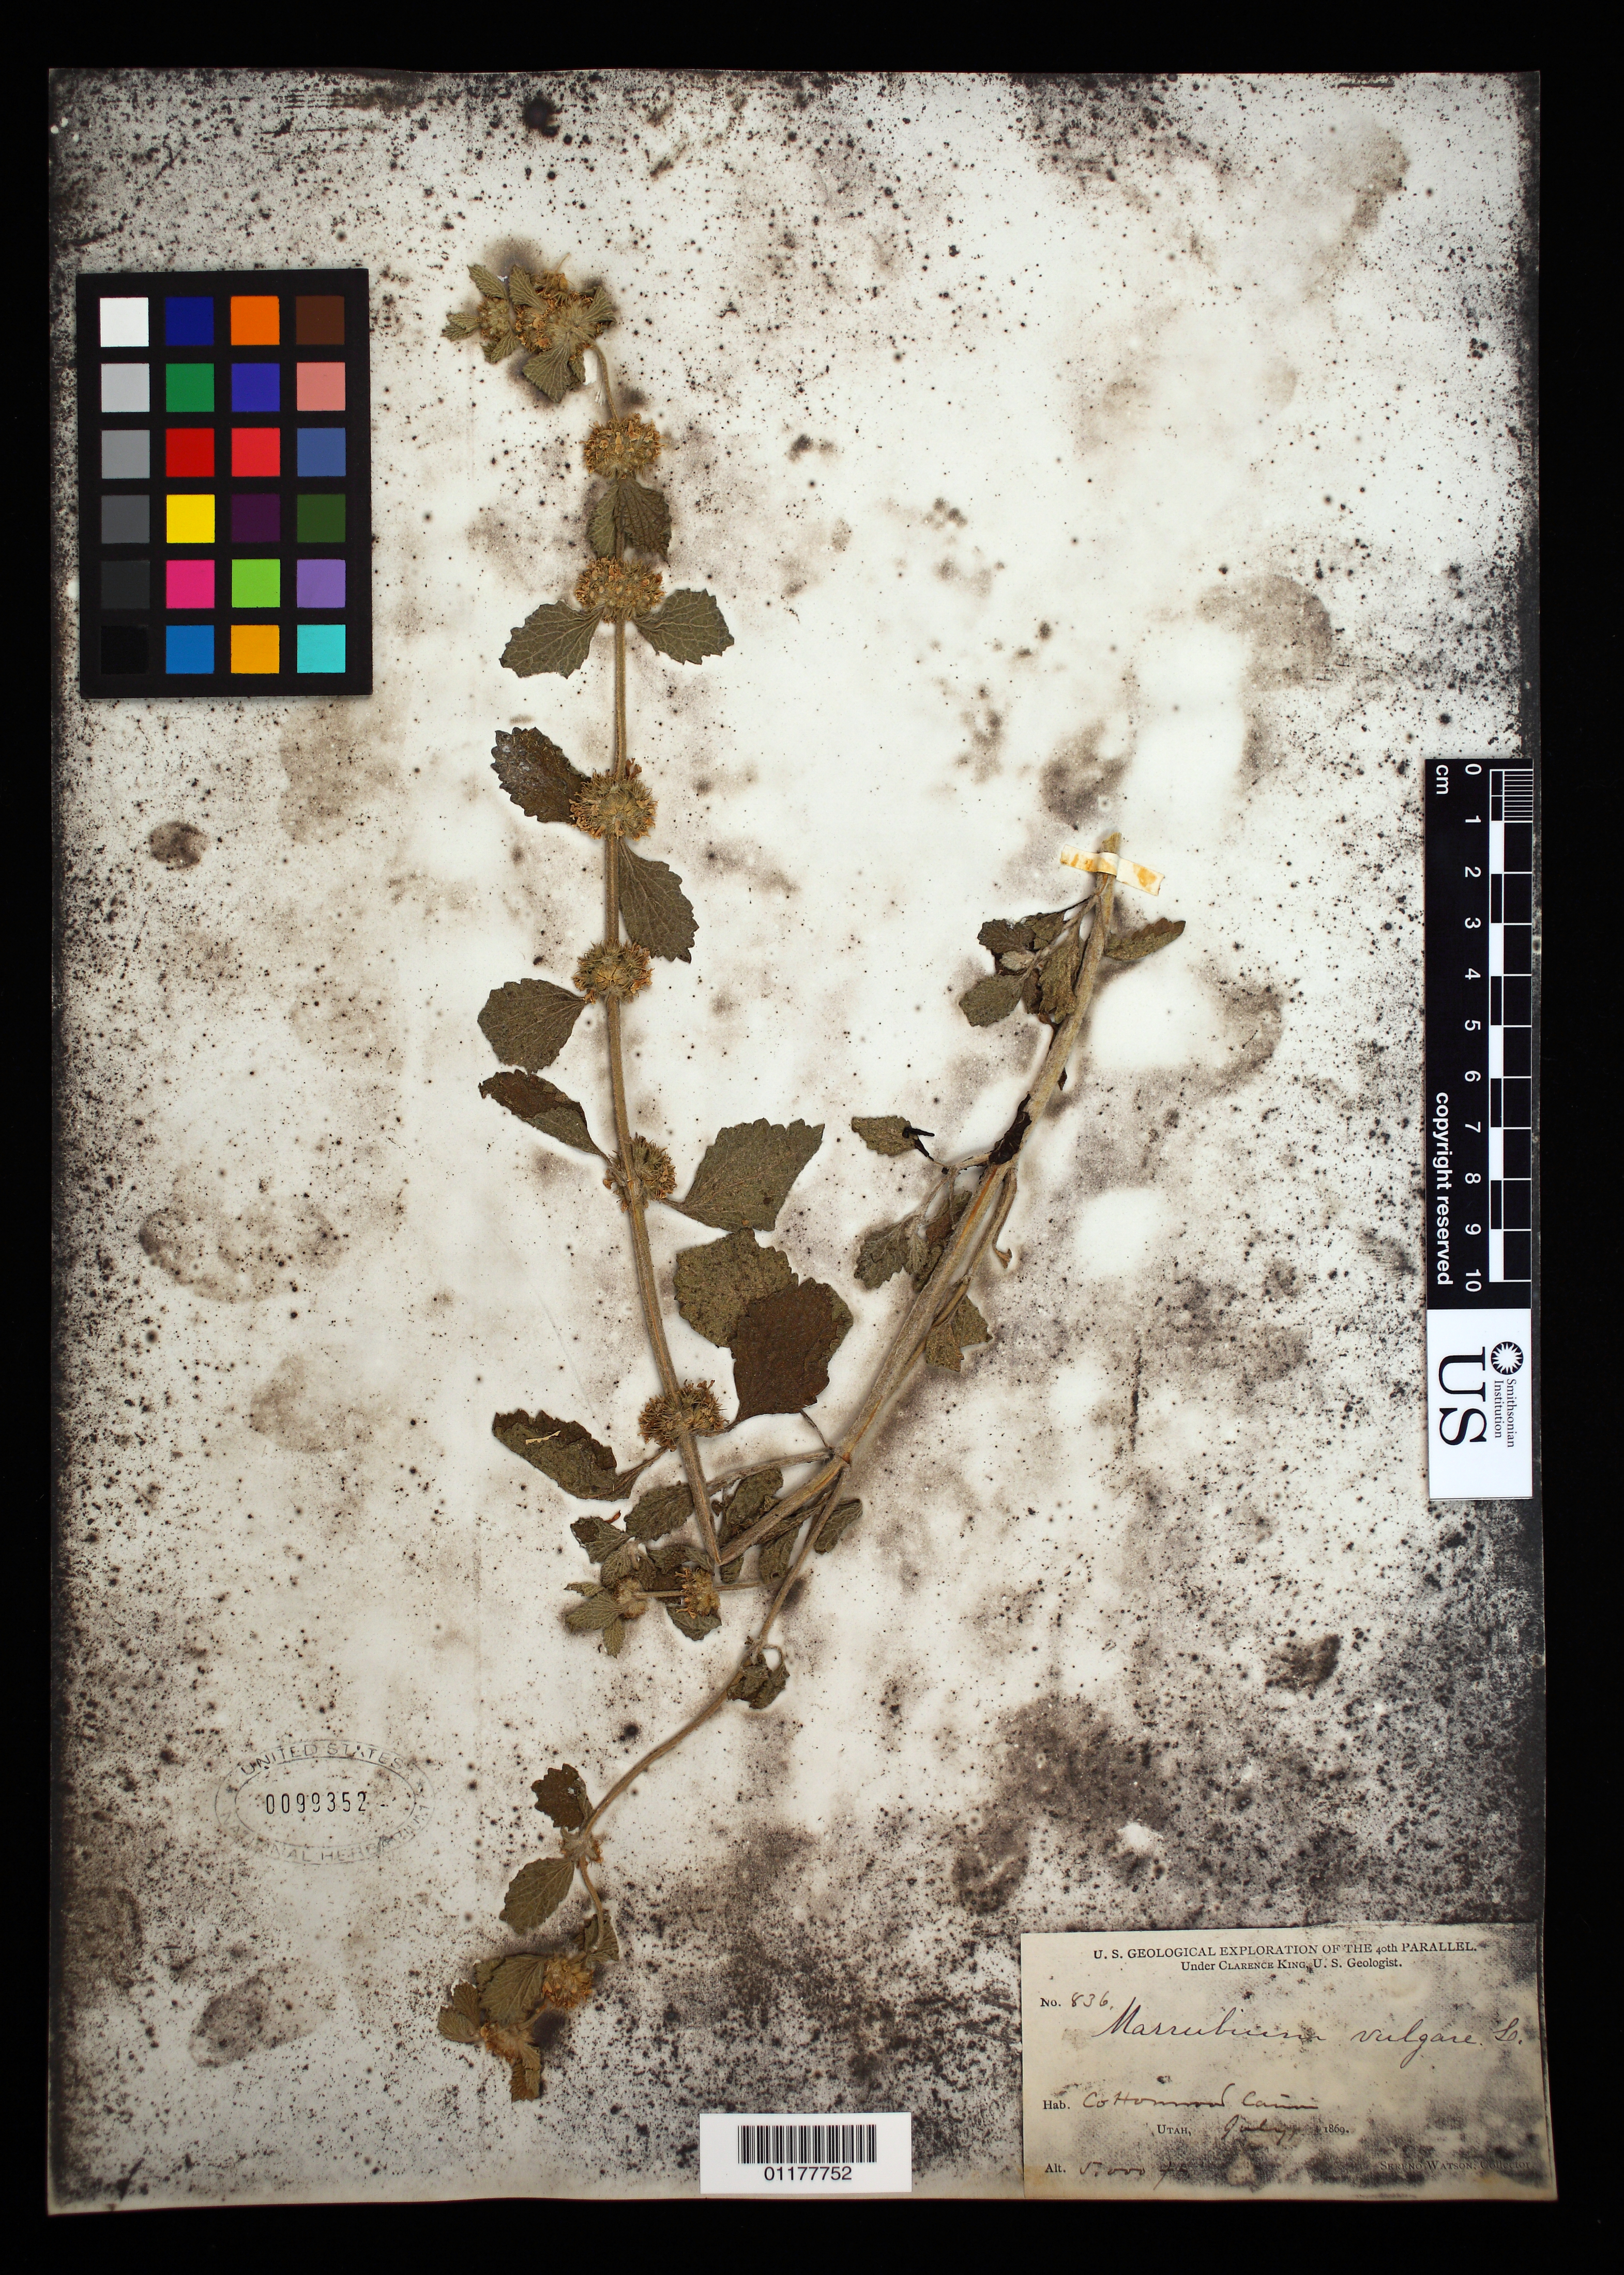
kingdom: Plantae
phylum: Tracheophyta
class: Magnoliopsida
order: Lamiales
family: Lamiaceae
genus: Marrubium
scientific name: Marrubium vulgare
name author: L.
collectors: S. Watson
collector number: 836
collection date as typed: Jul 1869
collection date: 1869-07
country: United States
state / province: Utah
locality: Cottonwood Canyon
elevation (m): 1524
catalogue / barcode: US 99352